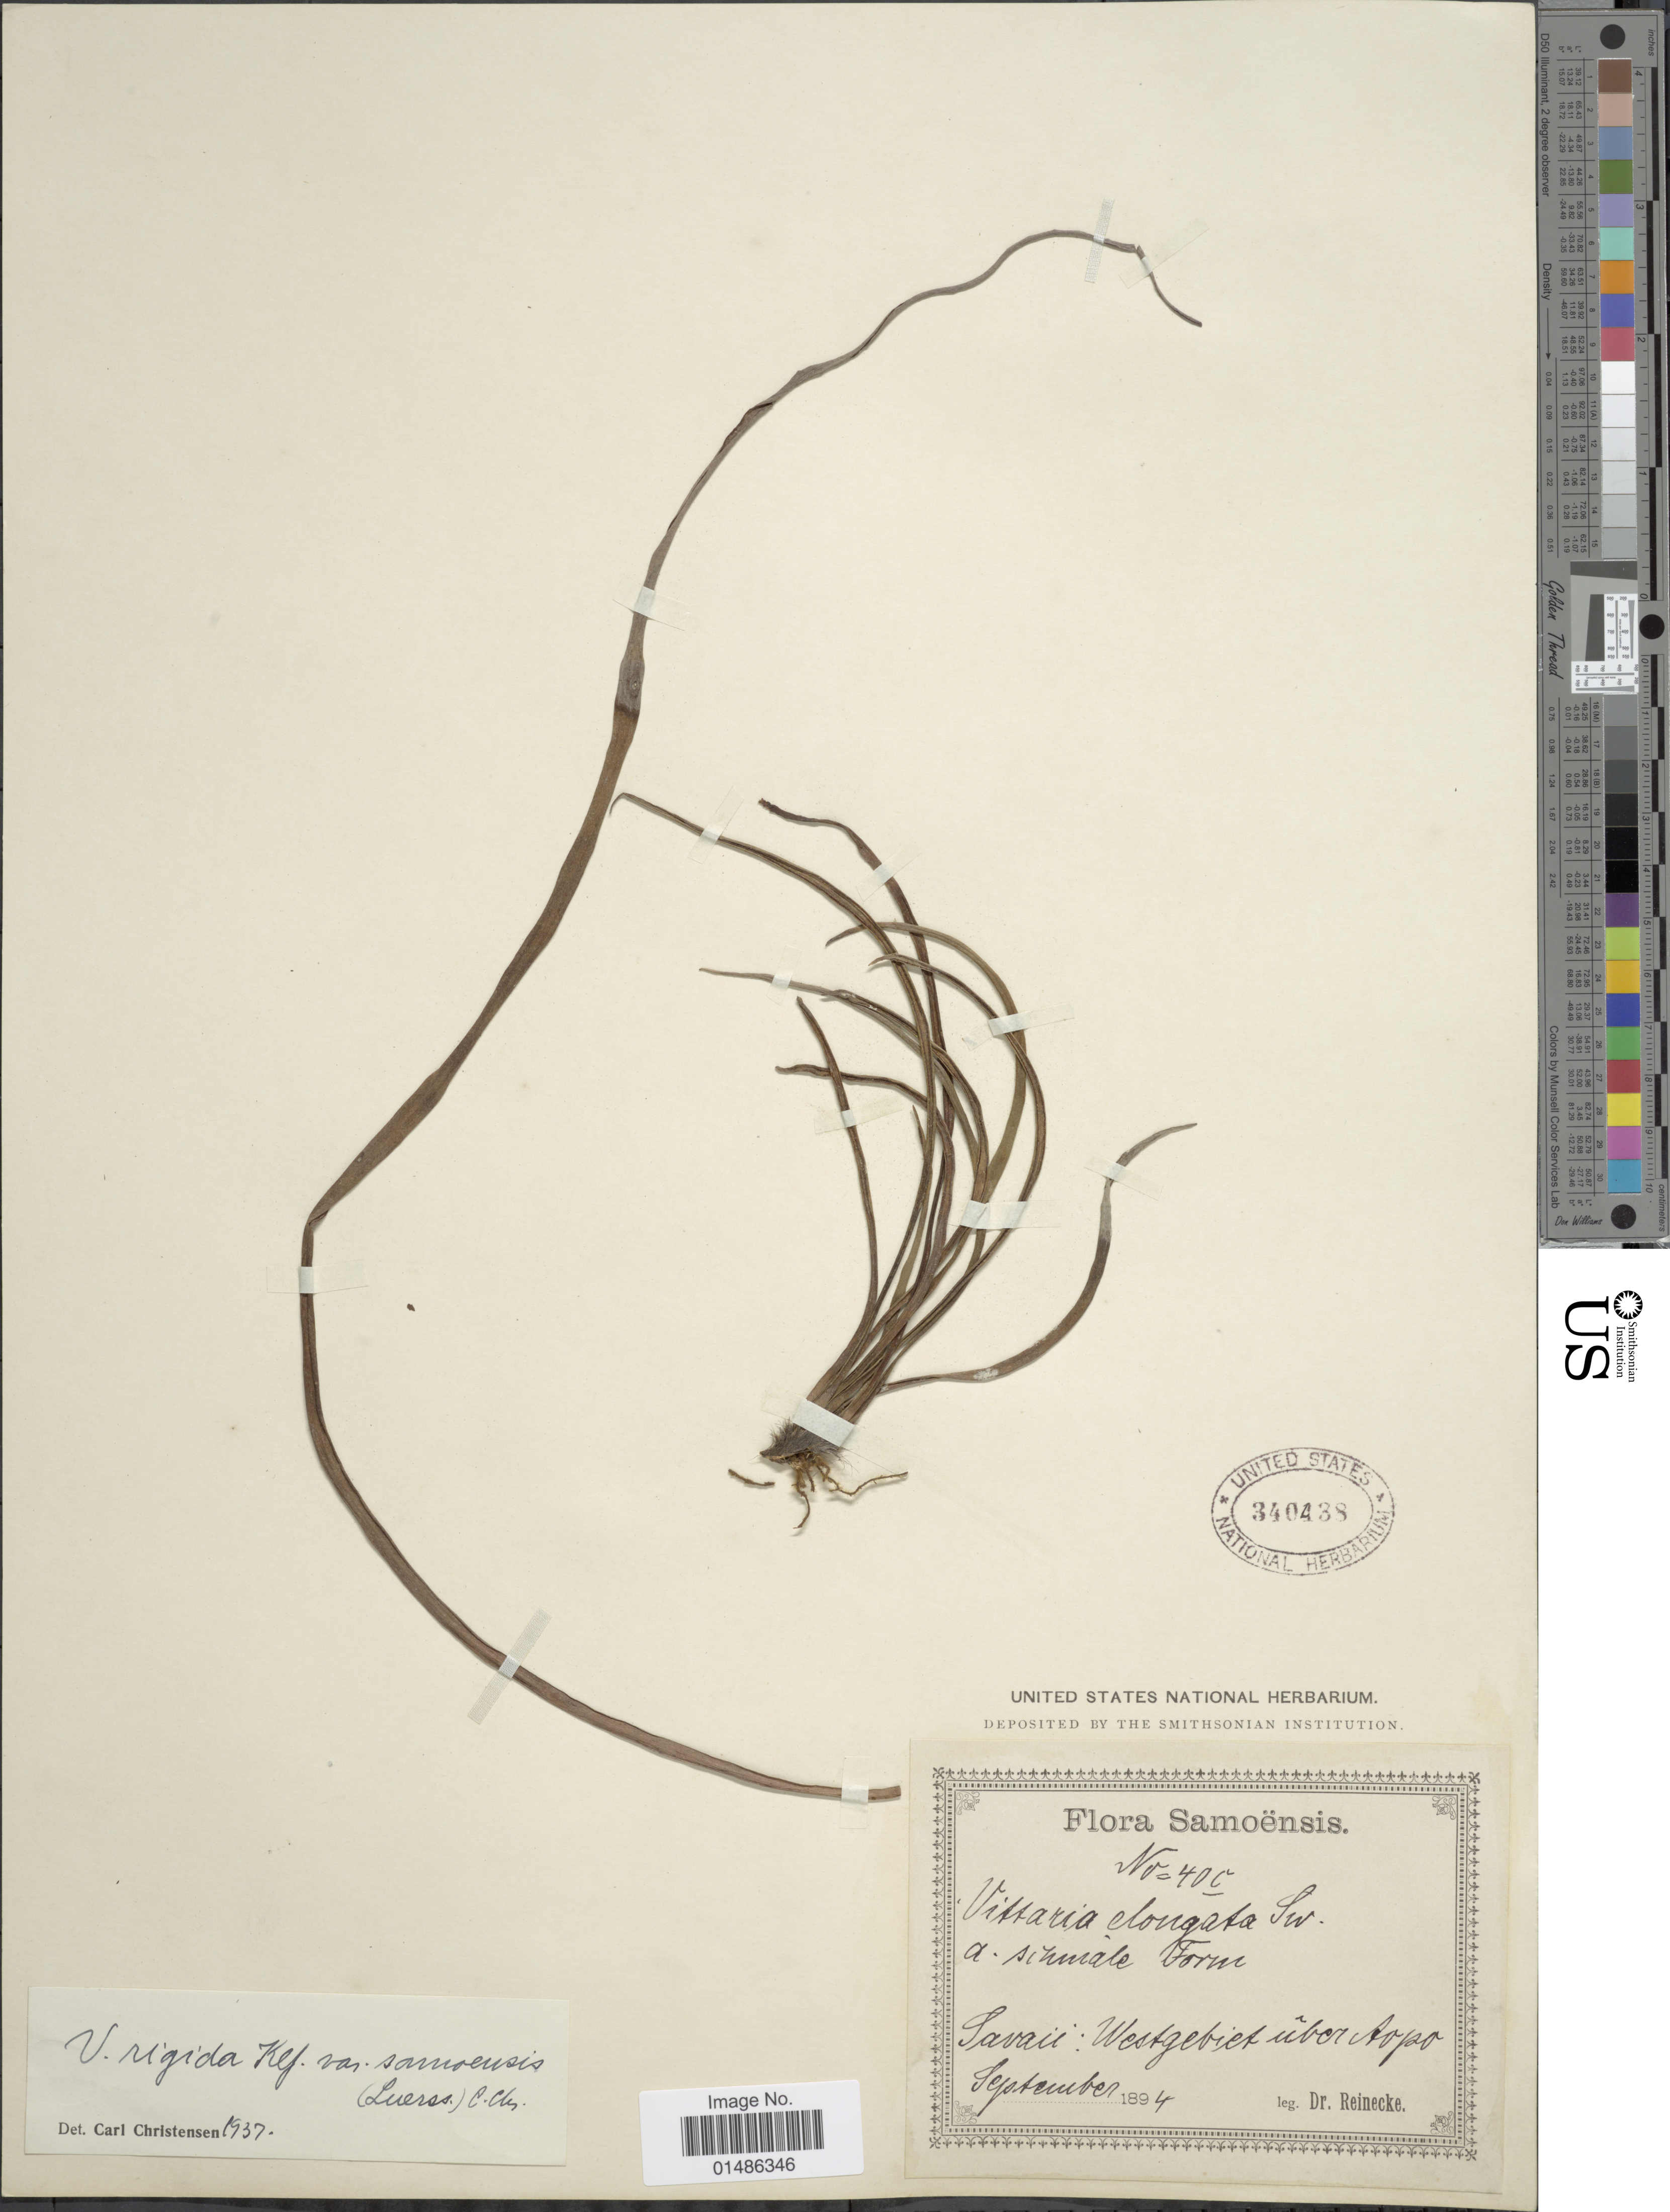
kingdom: Plantae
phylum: Tracheophyta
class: Polypodiopsida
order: Polypodiales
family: Pteridaceae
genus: Haplopteris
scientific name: Haplopteris elongata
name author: (Sw.) Crane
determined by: Wagner, W. L., (BOT), Smithsonian Institution - National Museum of Natural History (UNITED STATES)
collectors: -- Reinecke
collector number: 400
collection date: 1894-09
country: Samoa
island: Savai'i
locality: Savaii: Westgebiet über Aopo.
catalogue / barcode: US 340438